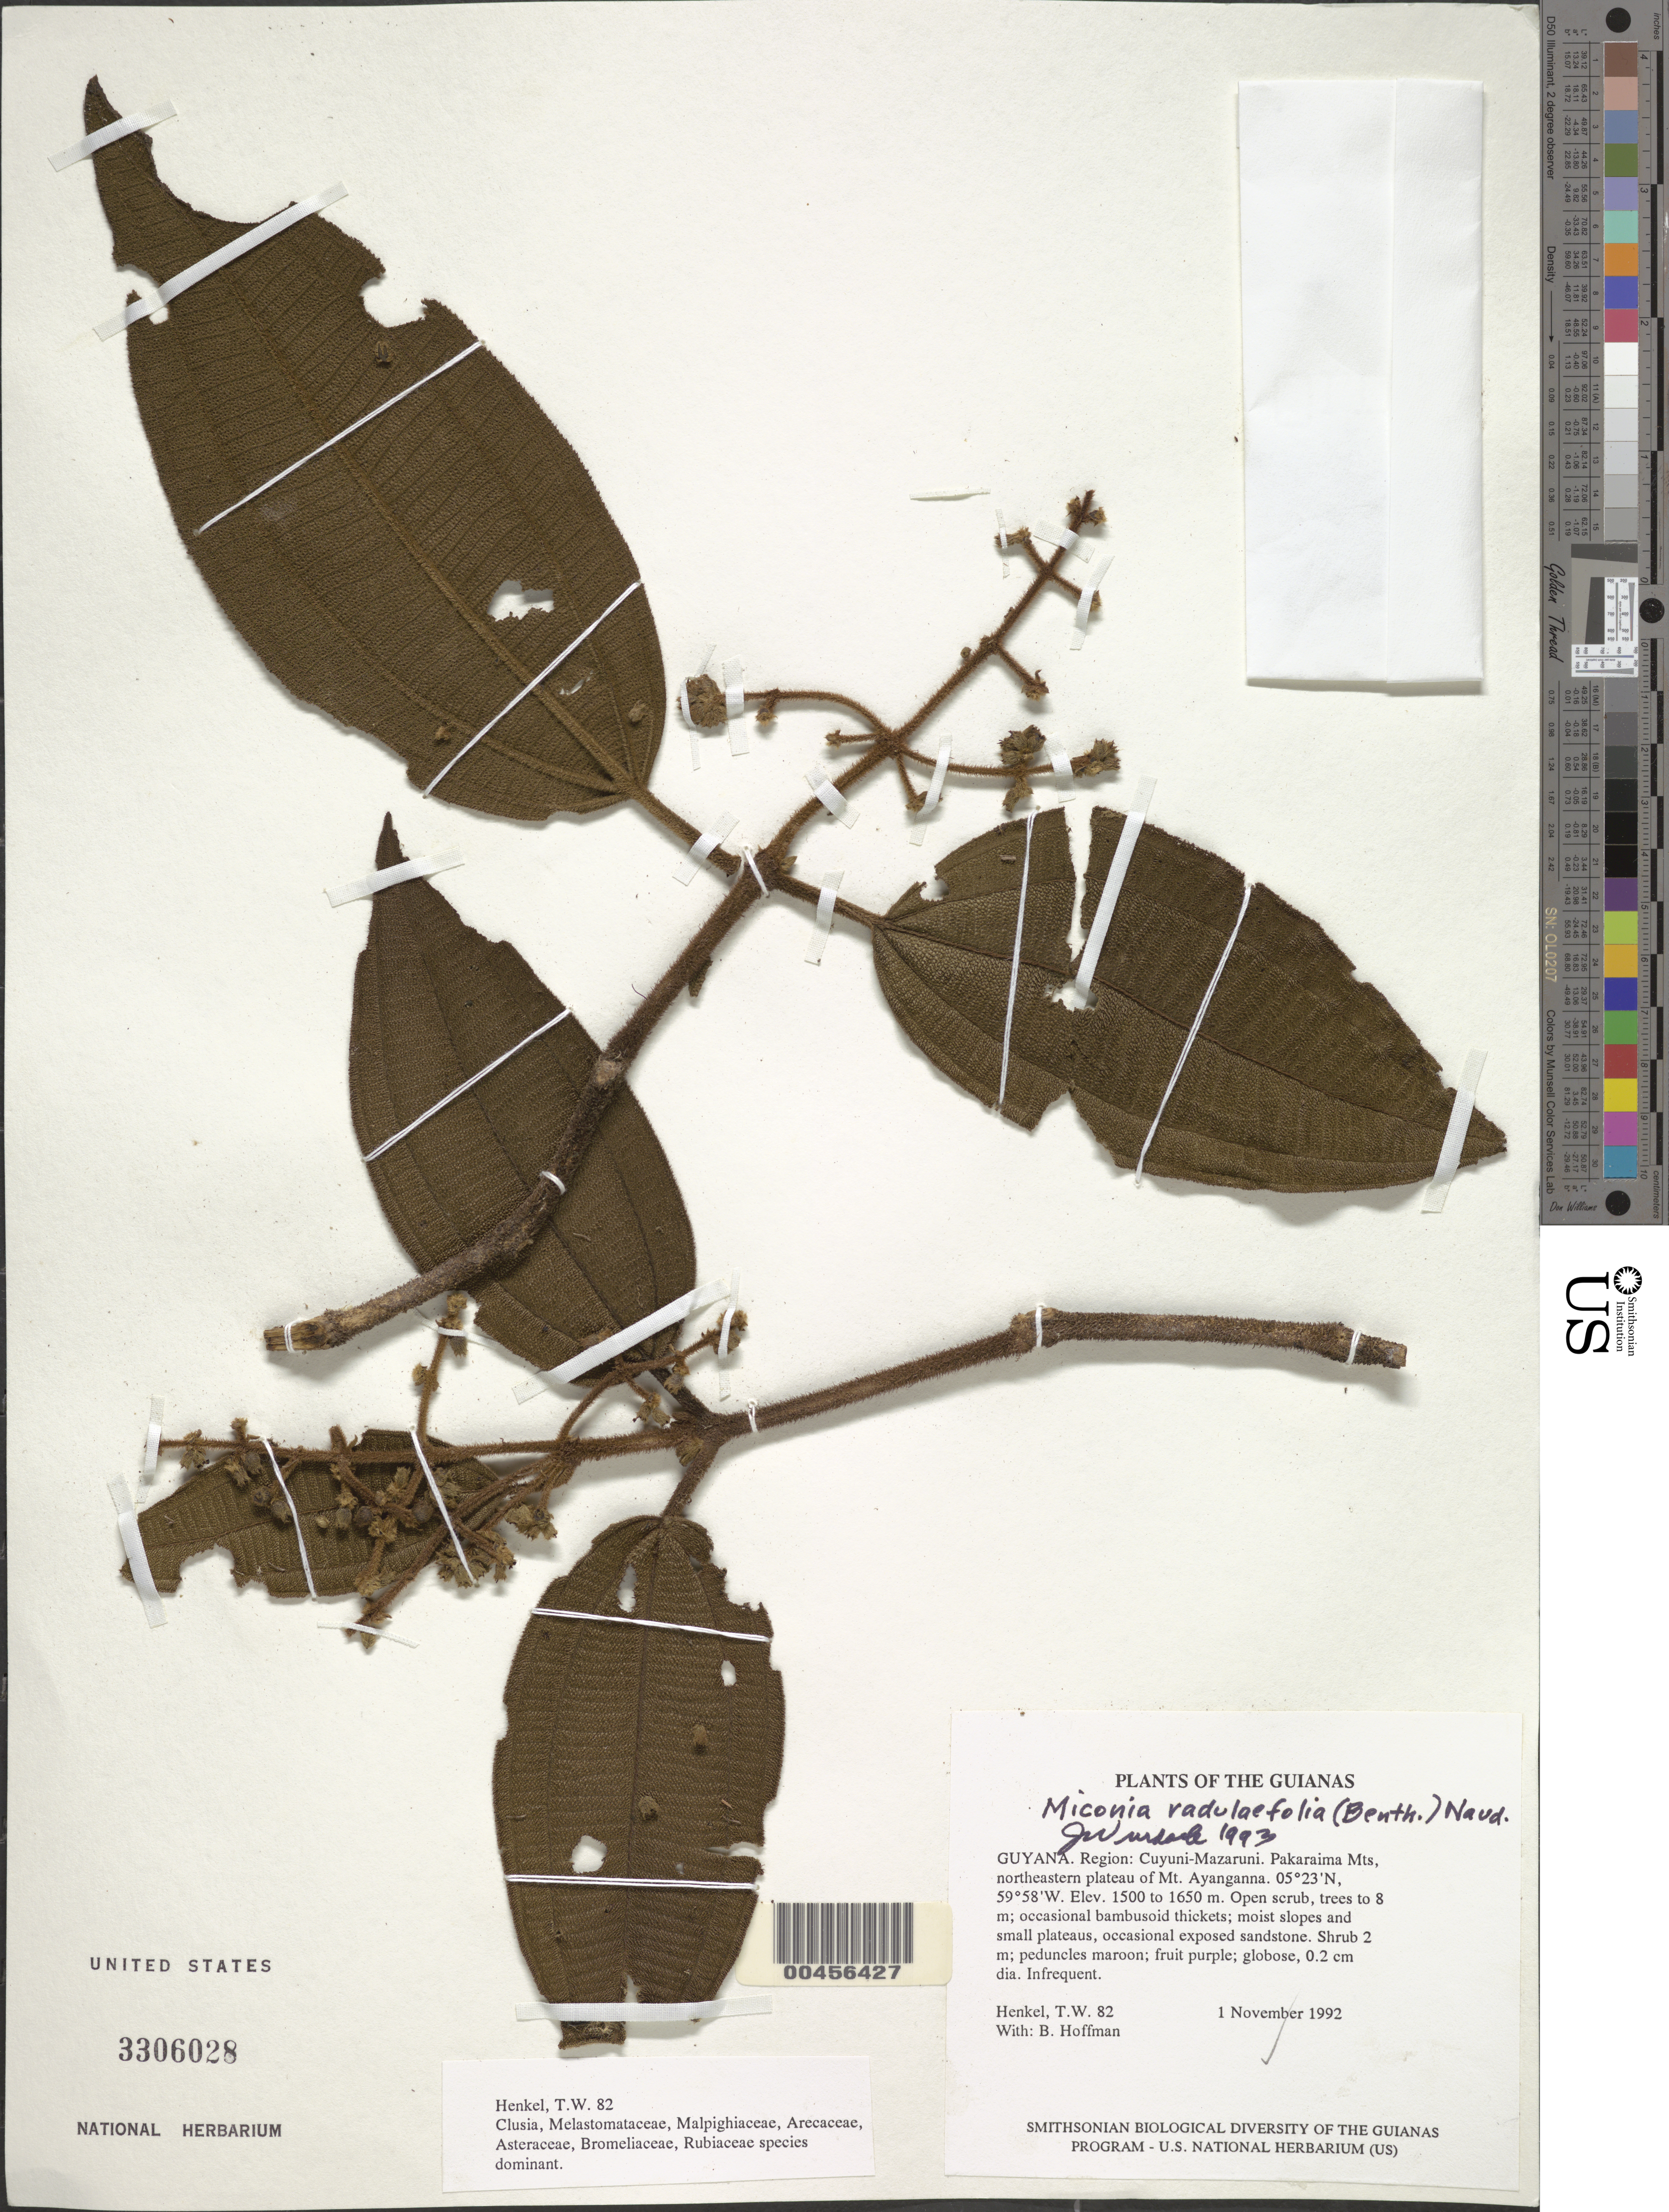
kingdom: Plantae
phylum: Tracheophyta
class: Magnoliopsida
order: Myrtales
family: Melastomataceae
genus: Miconia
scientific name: Miconia radulifolia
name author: (Benth.) Naudin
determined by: Wurdack, John J., (US), US (UNITED STATES)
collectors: T. Henkel & B. Hoffman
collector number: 82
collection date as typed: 1 November 1992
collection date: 1992-11-01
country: Guyana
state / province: Cuyuni-Mazaruni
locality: Pakaraima Mts, NE plateau of Mt. Ayanganna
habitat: Open scrub, trees to 8 m; occasional bambusoid thickets; moist slopes and small plateaus, occasional exposed sandstone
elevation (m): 1500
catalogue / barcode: US 3306028